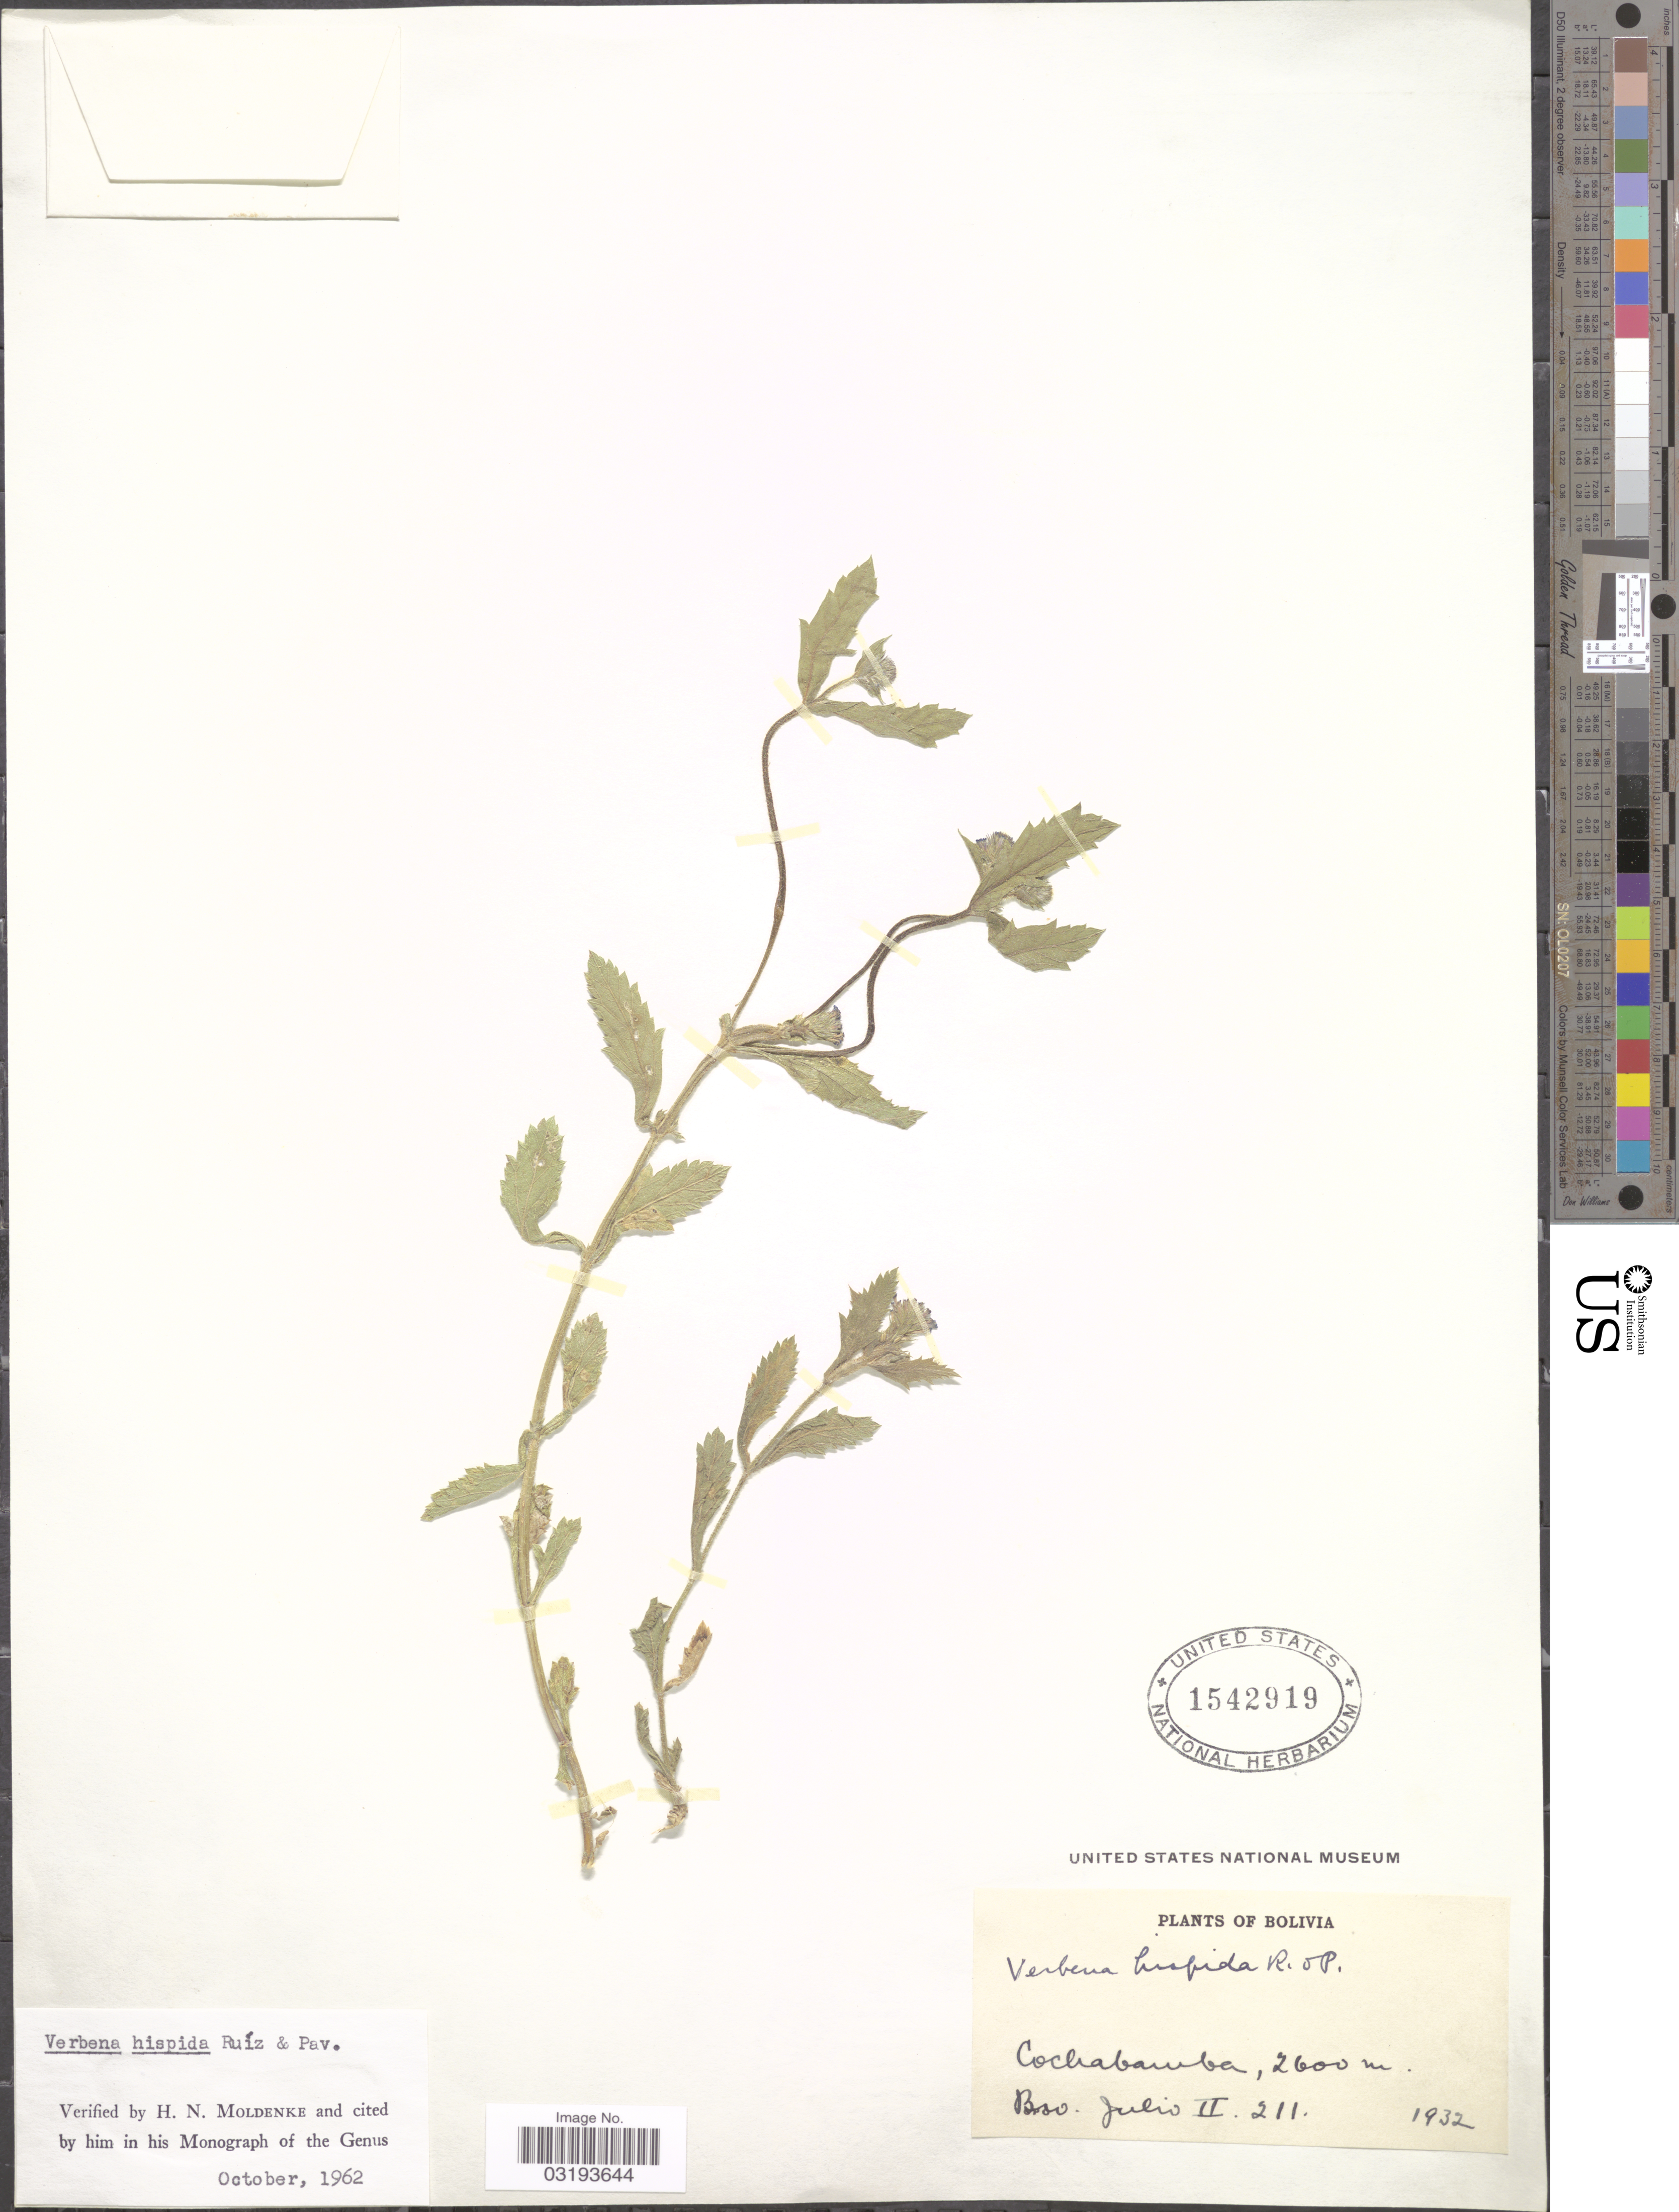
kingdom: Plantae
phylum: Tracheophyta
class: Magnoliopsida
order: Lamiales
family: Verbenaceae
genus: Verbena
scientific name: Verbena hispida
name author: Ruiz & Pav.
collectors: Bro. Julio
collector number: II211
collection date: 1932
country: Bolivia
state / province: Cochabamba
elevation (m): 2600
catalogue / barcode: US 1542919